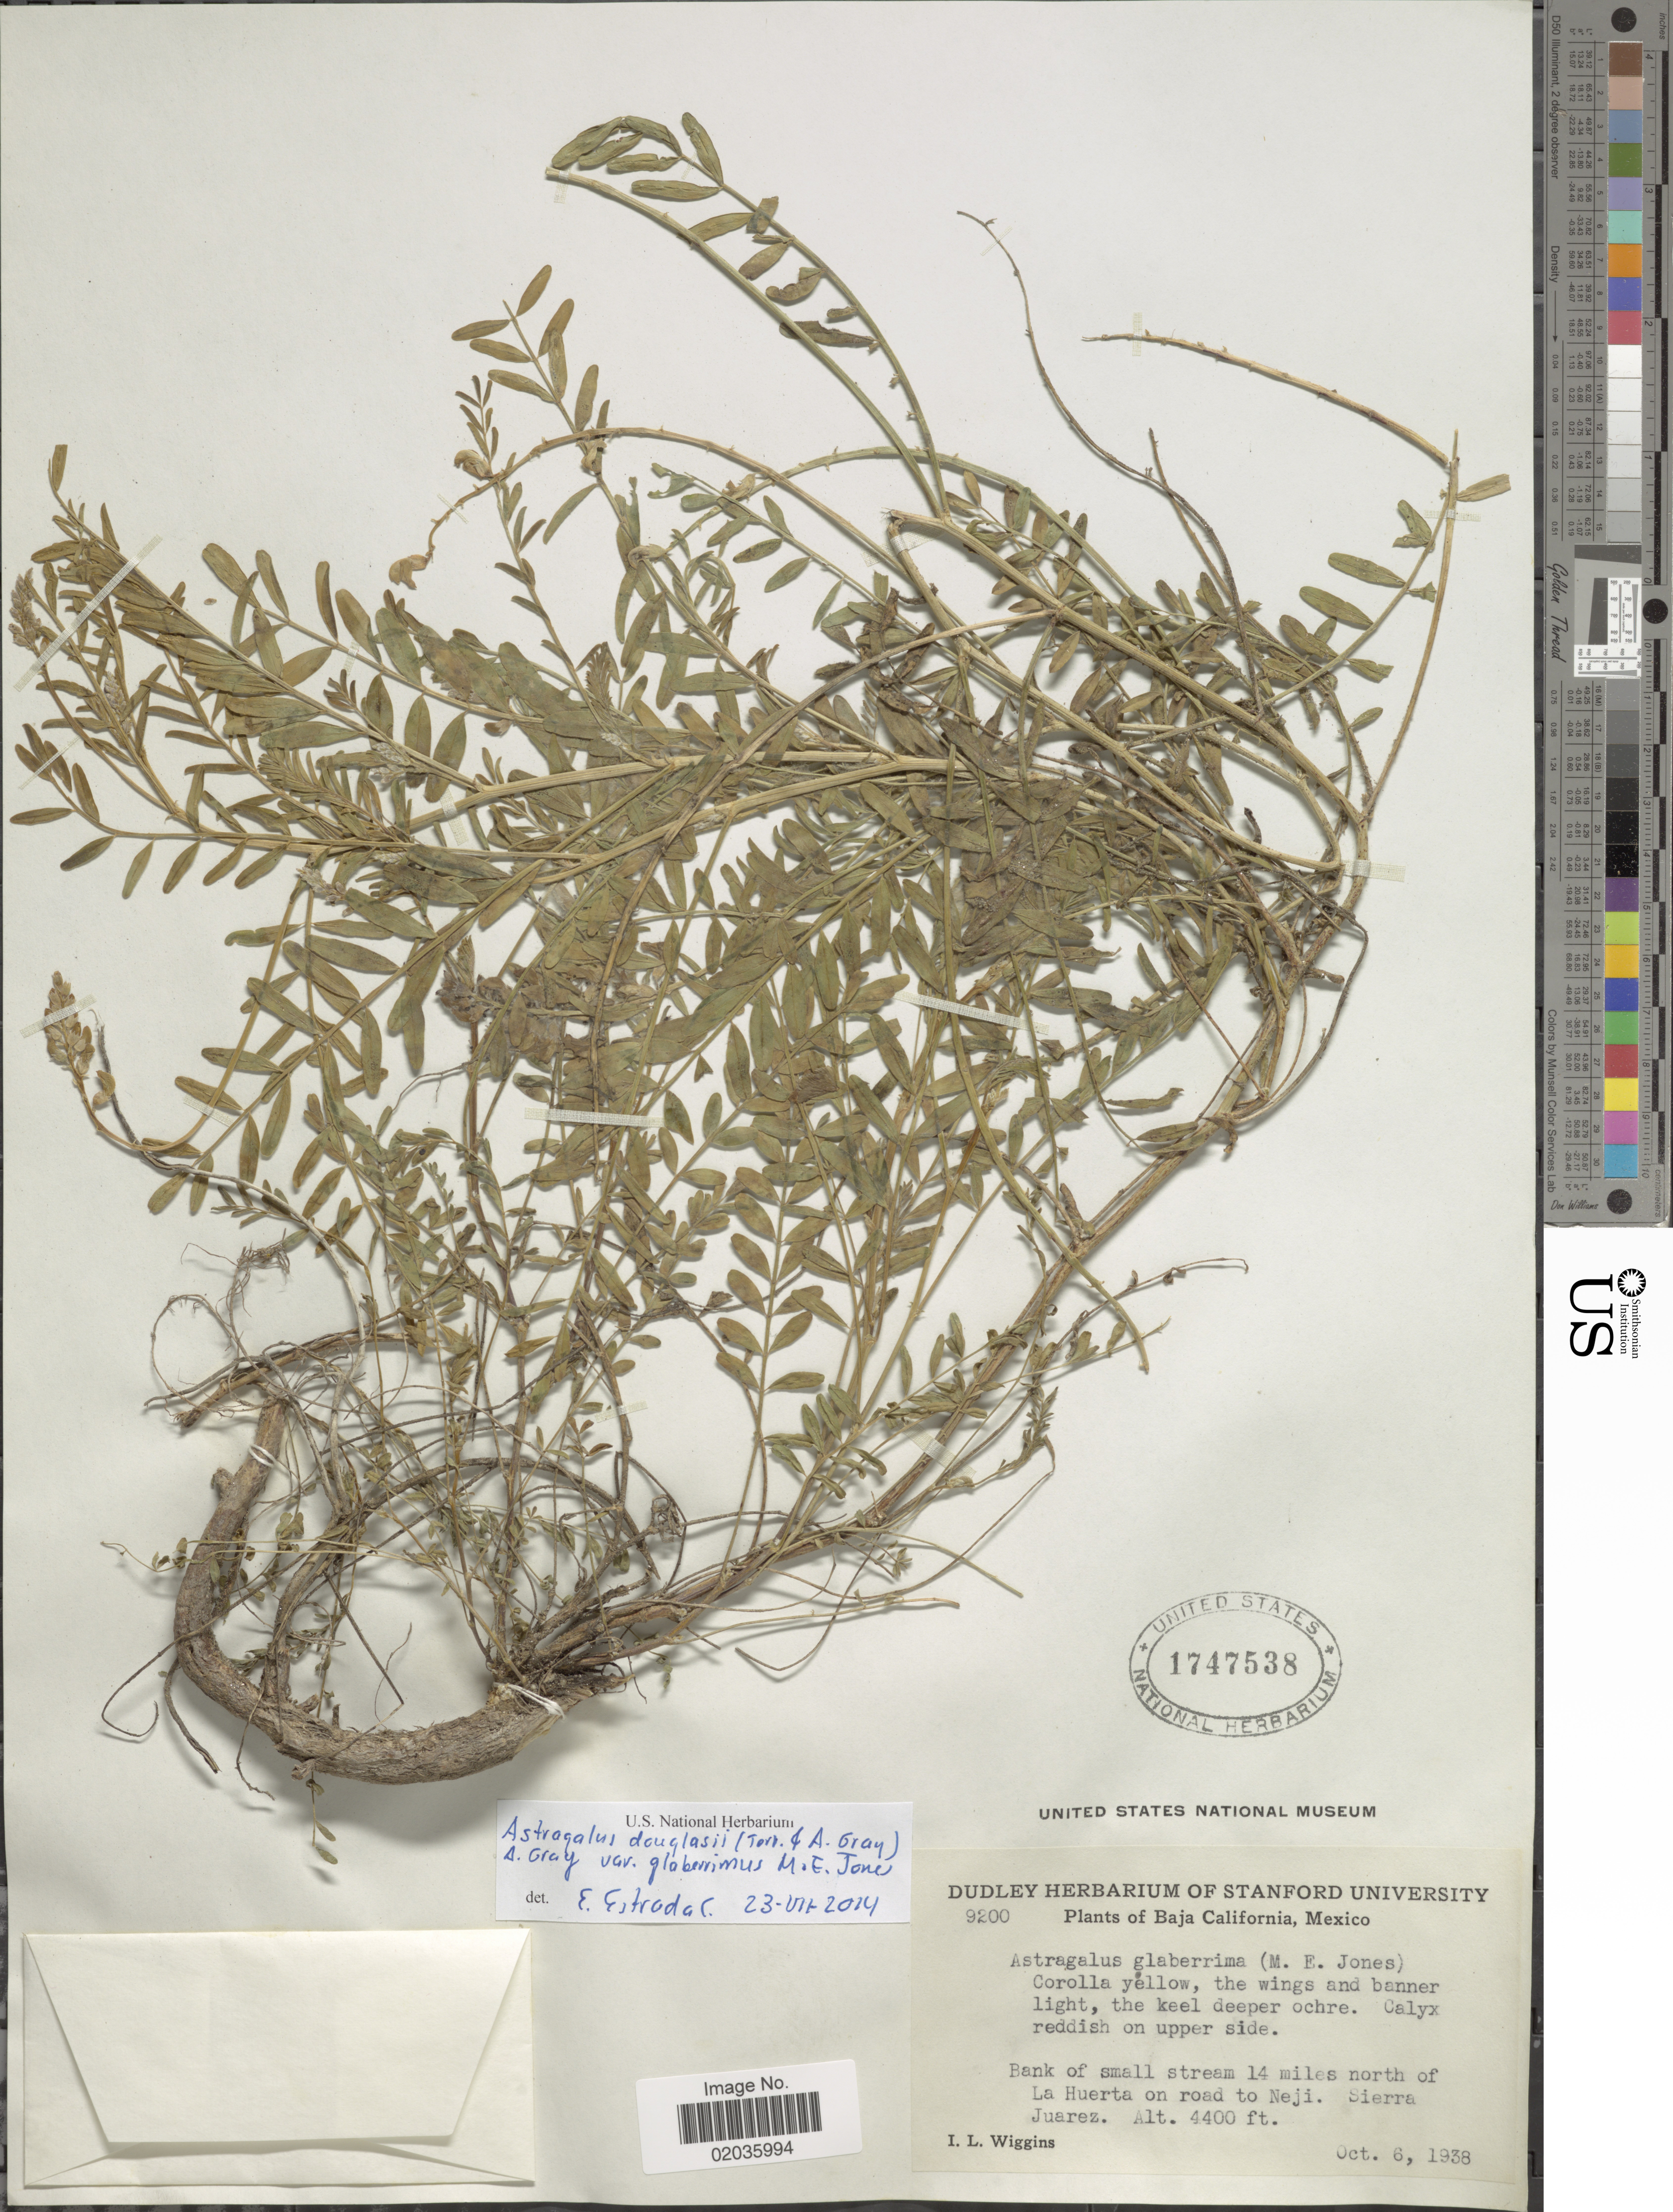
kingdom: Plantae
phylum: Tracheophyta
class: Magnoliopsida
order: Fabales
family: Fabaceae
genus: Astragalus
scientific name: Astragalus douglasii var. glaberrimus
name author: M.E. Jones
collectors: I. L. Wiggins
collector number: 9200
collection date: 1938-10-06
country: Mexico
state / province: Baja California Norte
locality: Baja California, Mexico, Bank of small stream 14 miles north of La Huerta on road to Neii. Sierra Juarez.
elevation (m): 1341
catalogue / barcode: US 1747538